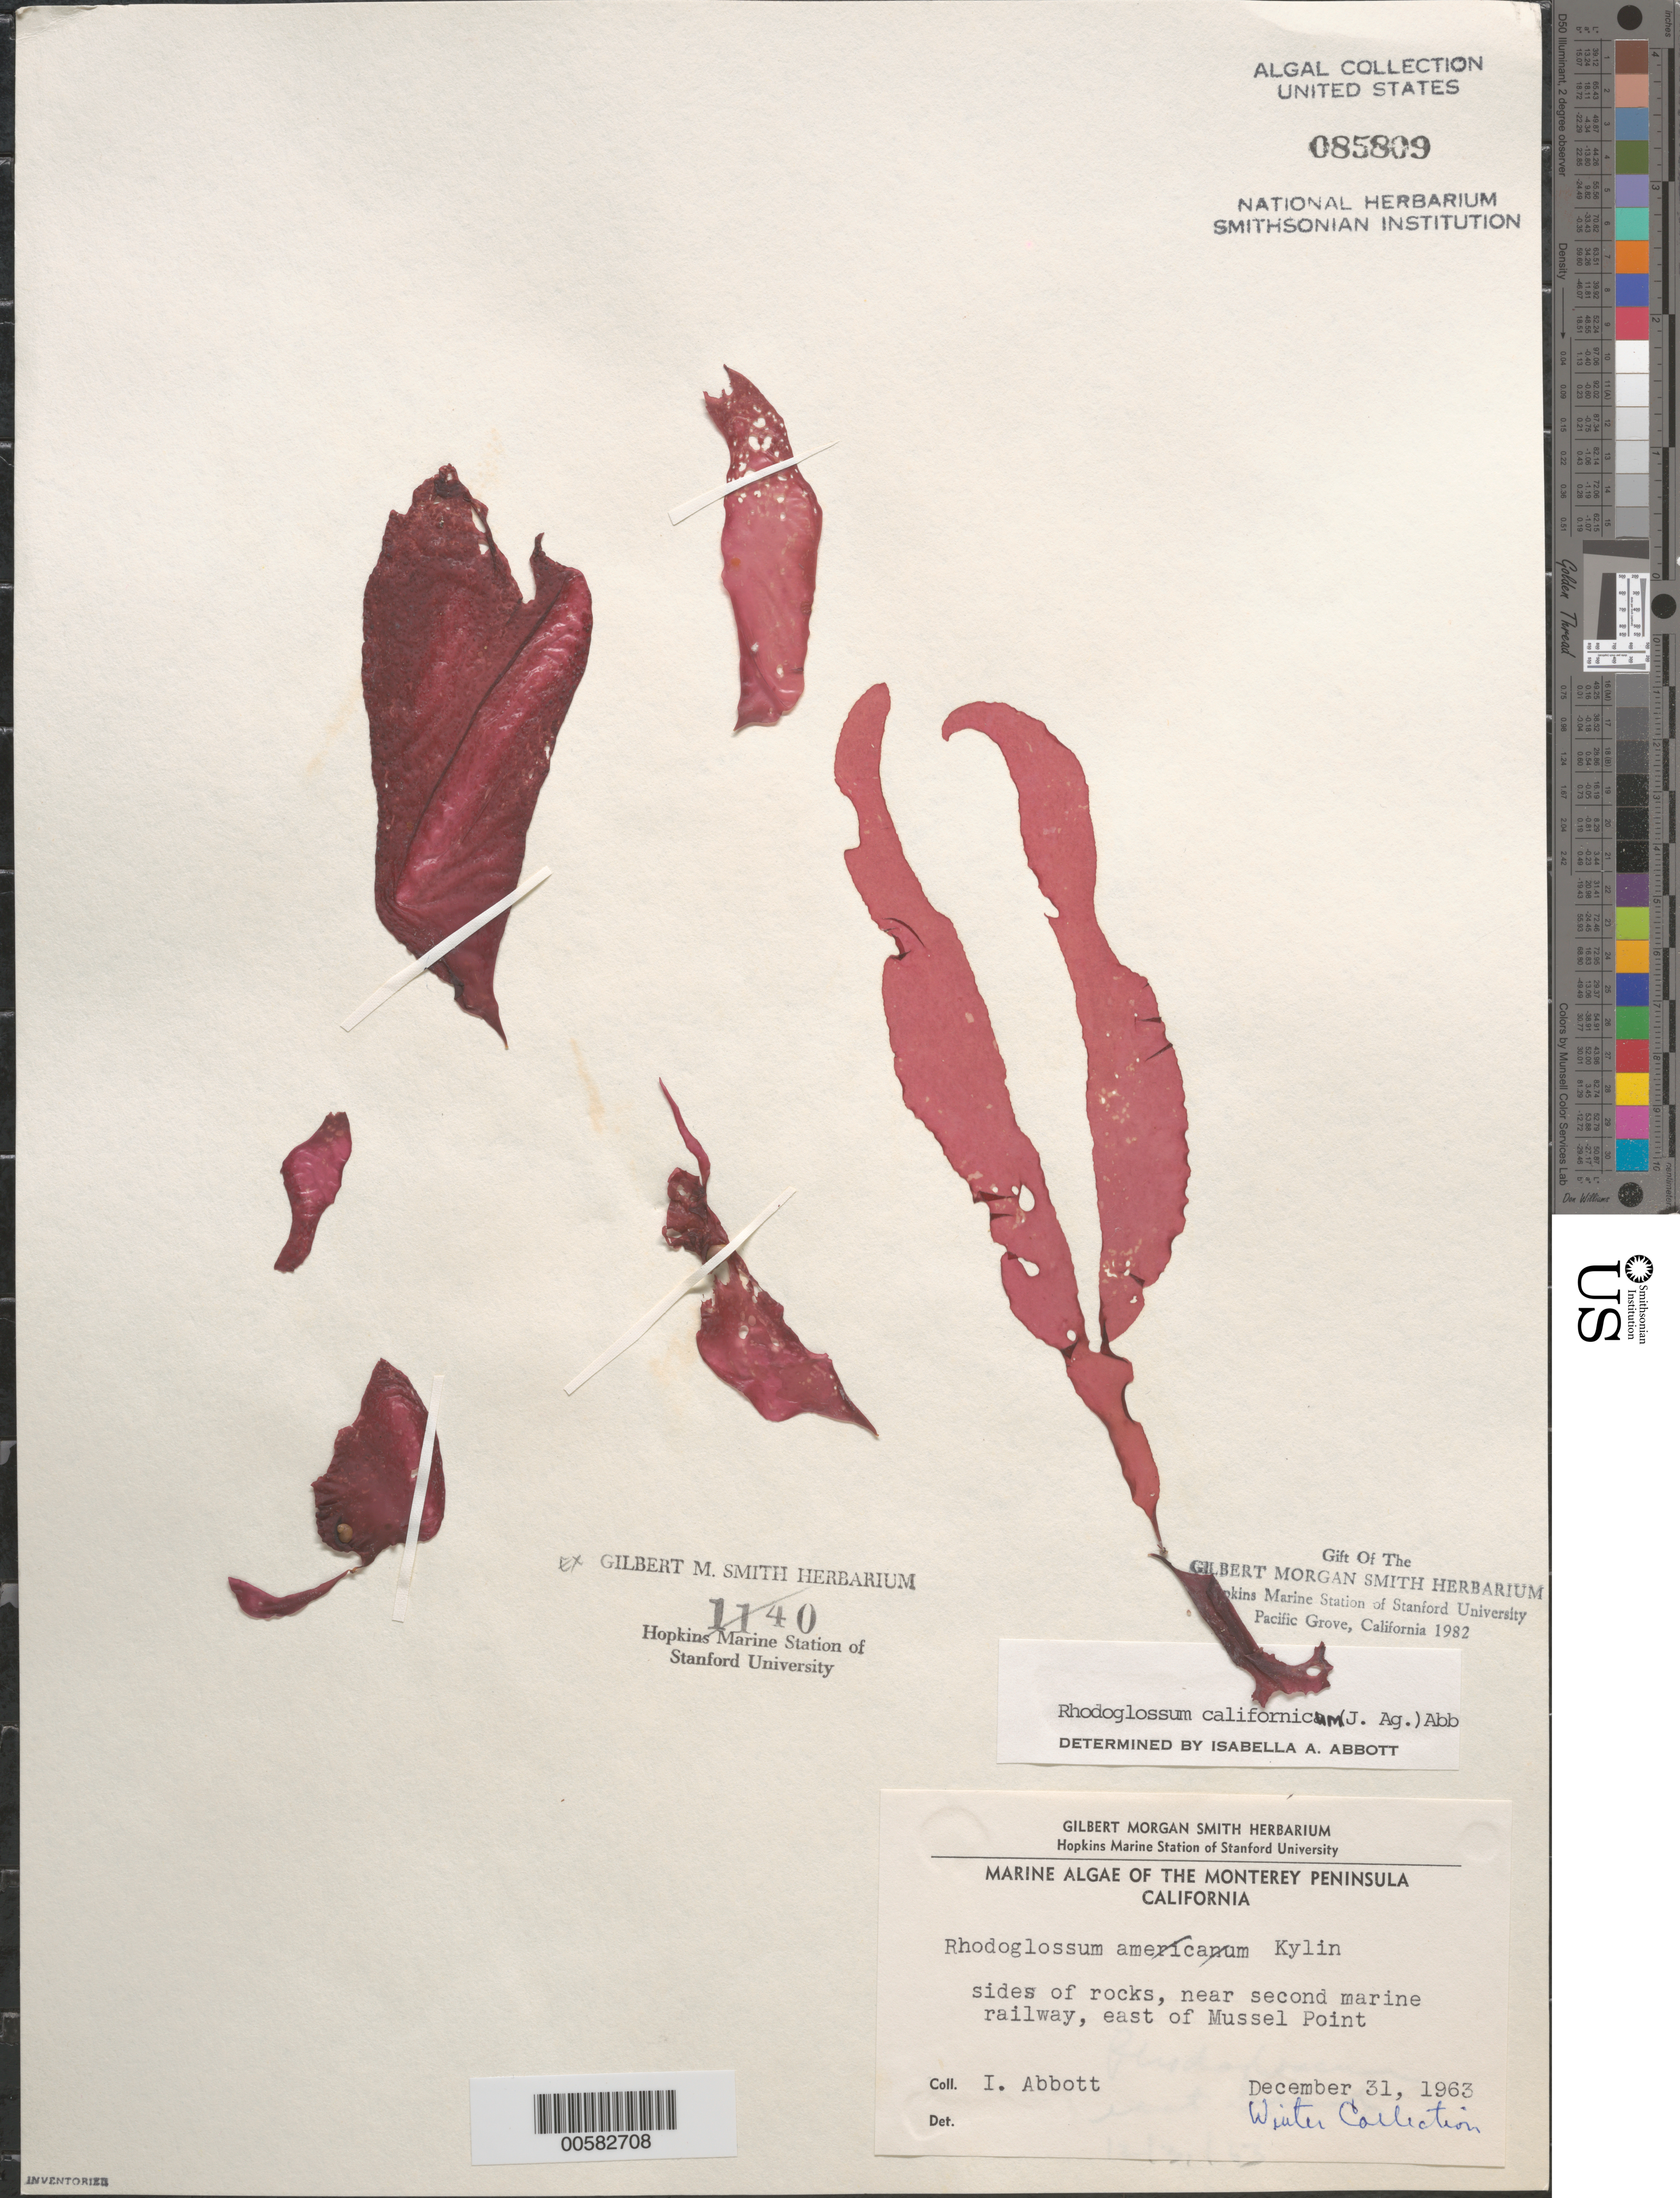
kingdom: Plantae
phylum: Rhodophyta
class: Florideophyceae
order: Gigartinales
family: Gigartinaceae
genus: Mazzaella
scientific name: Mazzaella californica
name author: (J. Agardh) G. De Toni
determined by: Algae name updating Project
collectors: I. A. Abbott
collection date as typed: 31 Dec 1963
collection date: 1963-12-31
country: United States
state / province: California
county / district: Monterey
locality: East of Mussel Point, near second marine railway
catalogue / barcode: US 85809